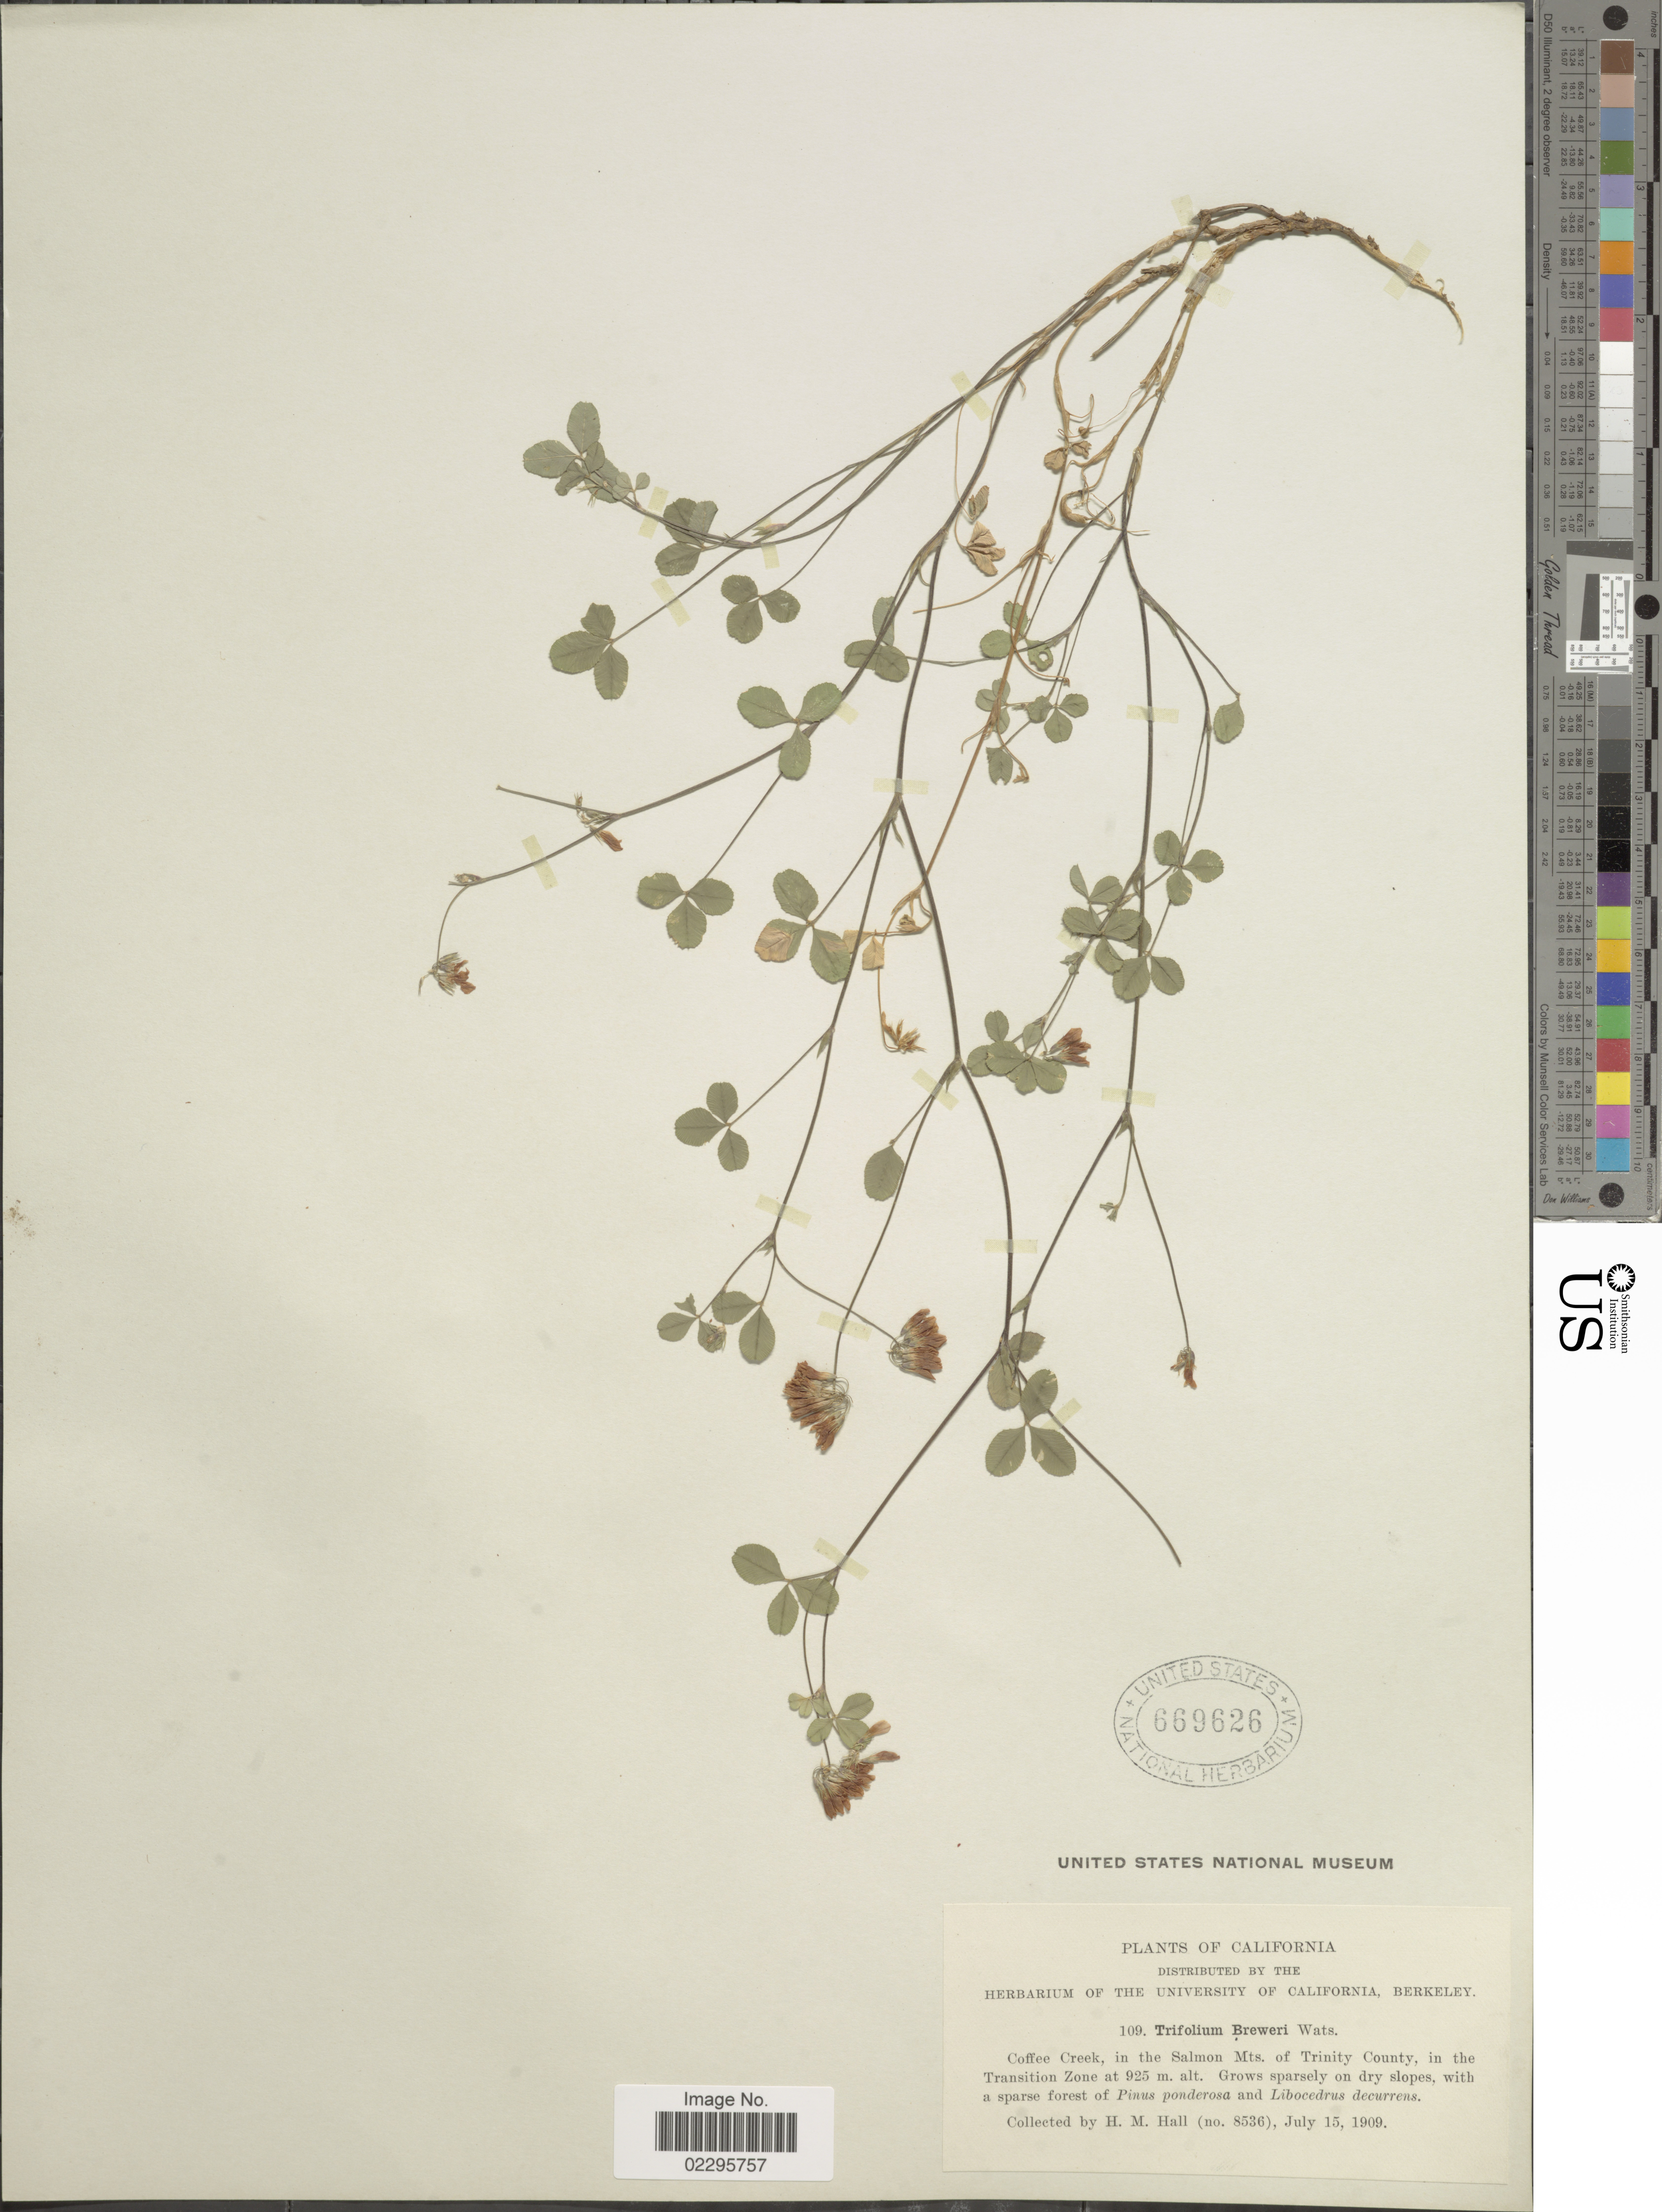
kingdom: Plantae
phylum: Tracheophyta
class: Magnoliopsida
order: Fabales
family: Fabaceae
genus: Trifolium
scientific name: Trifolium breweri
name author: S. Watson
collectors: H. M. Hall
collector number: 8536/109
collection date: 1909-07-15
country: United States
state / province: California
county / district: Trinity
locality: Coffee Creek, in the Salmon Mts. of Trinity County, in the Transition Zone, grows sparseley on sry slopes, wirth a spare forest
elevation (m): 925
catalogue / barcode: US 669626